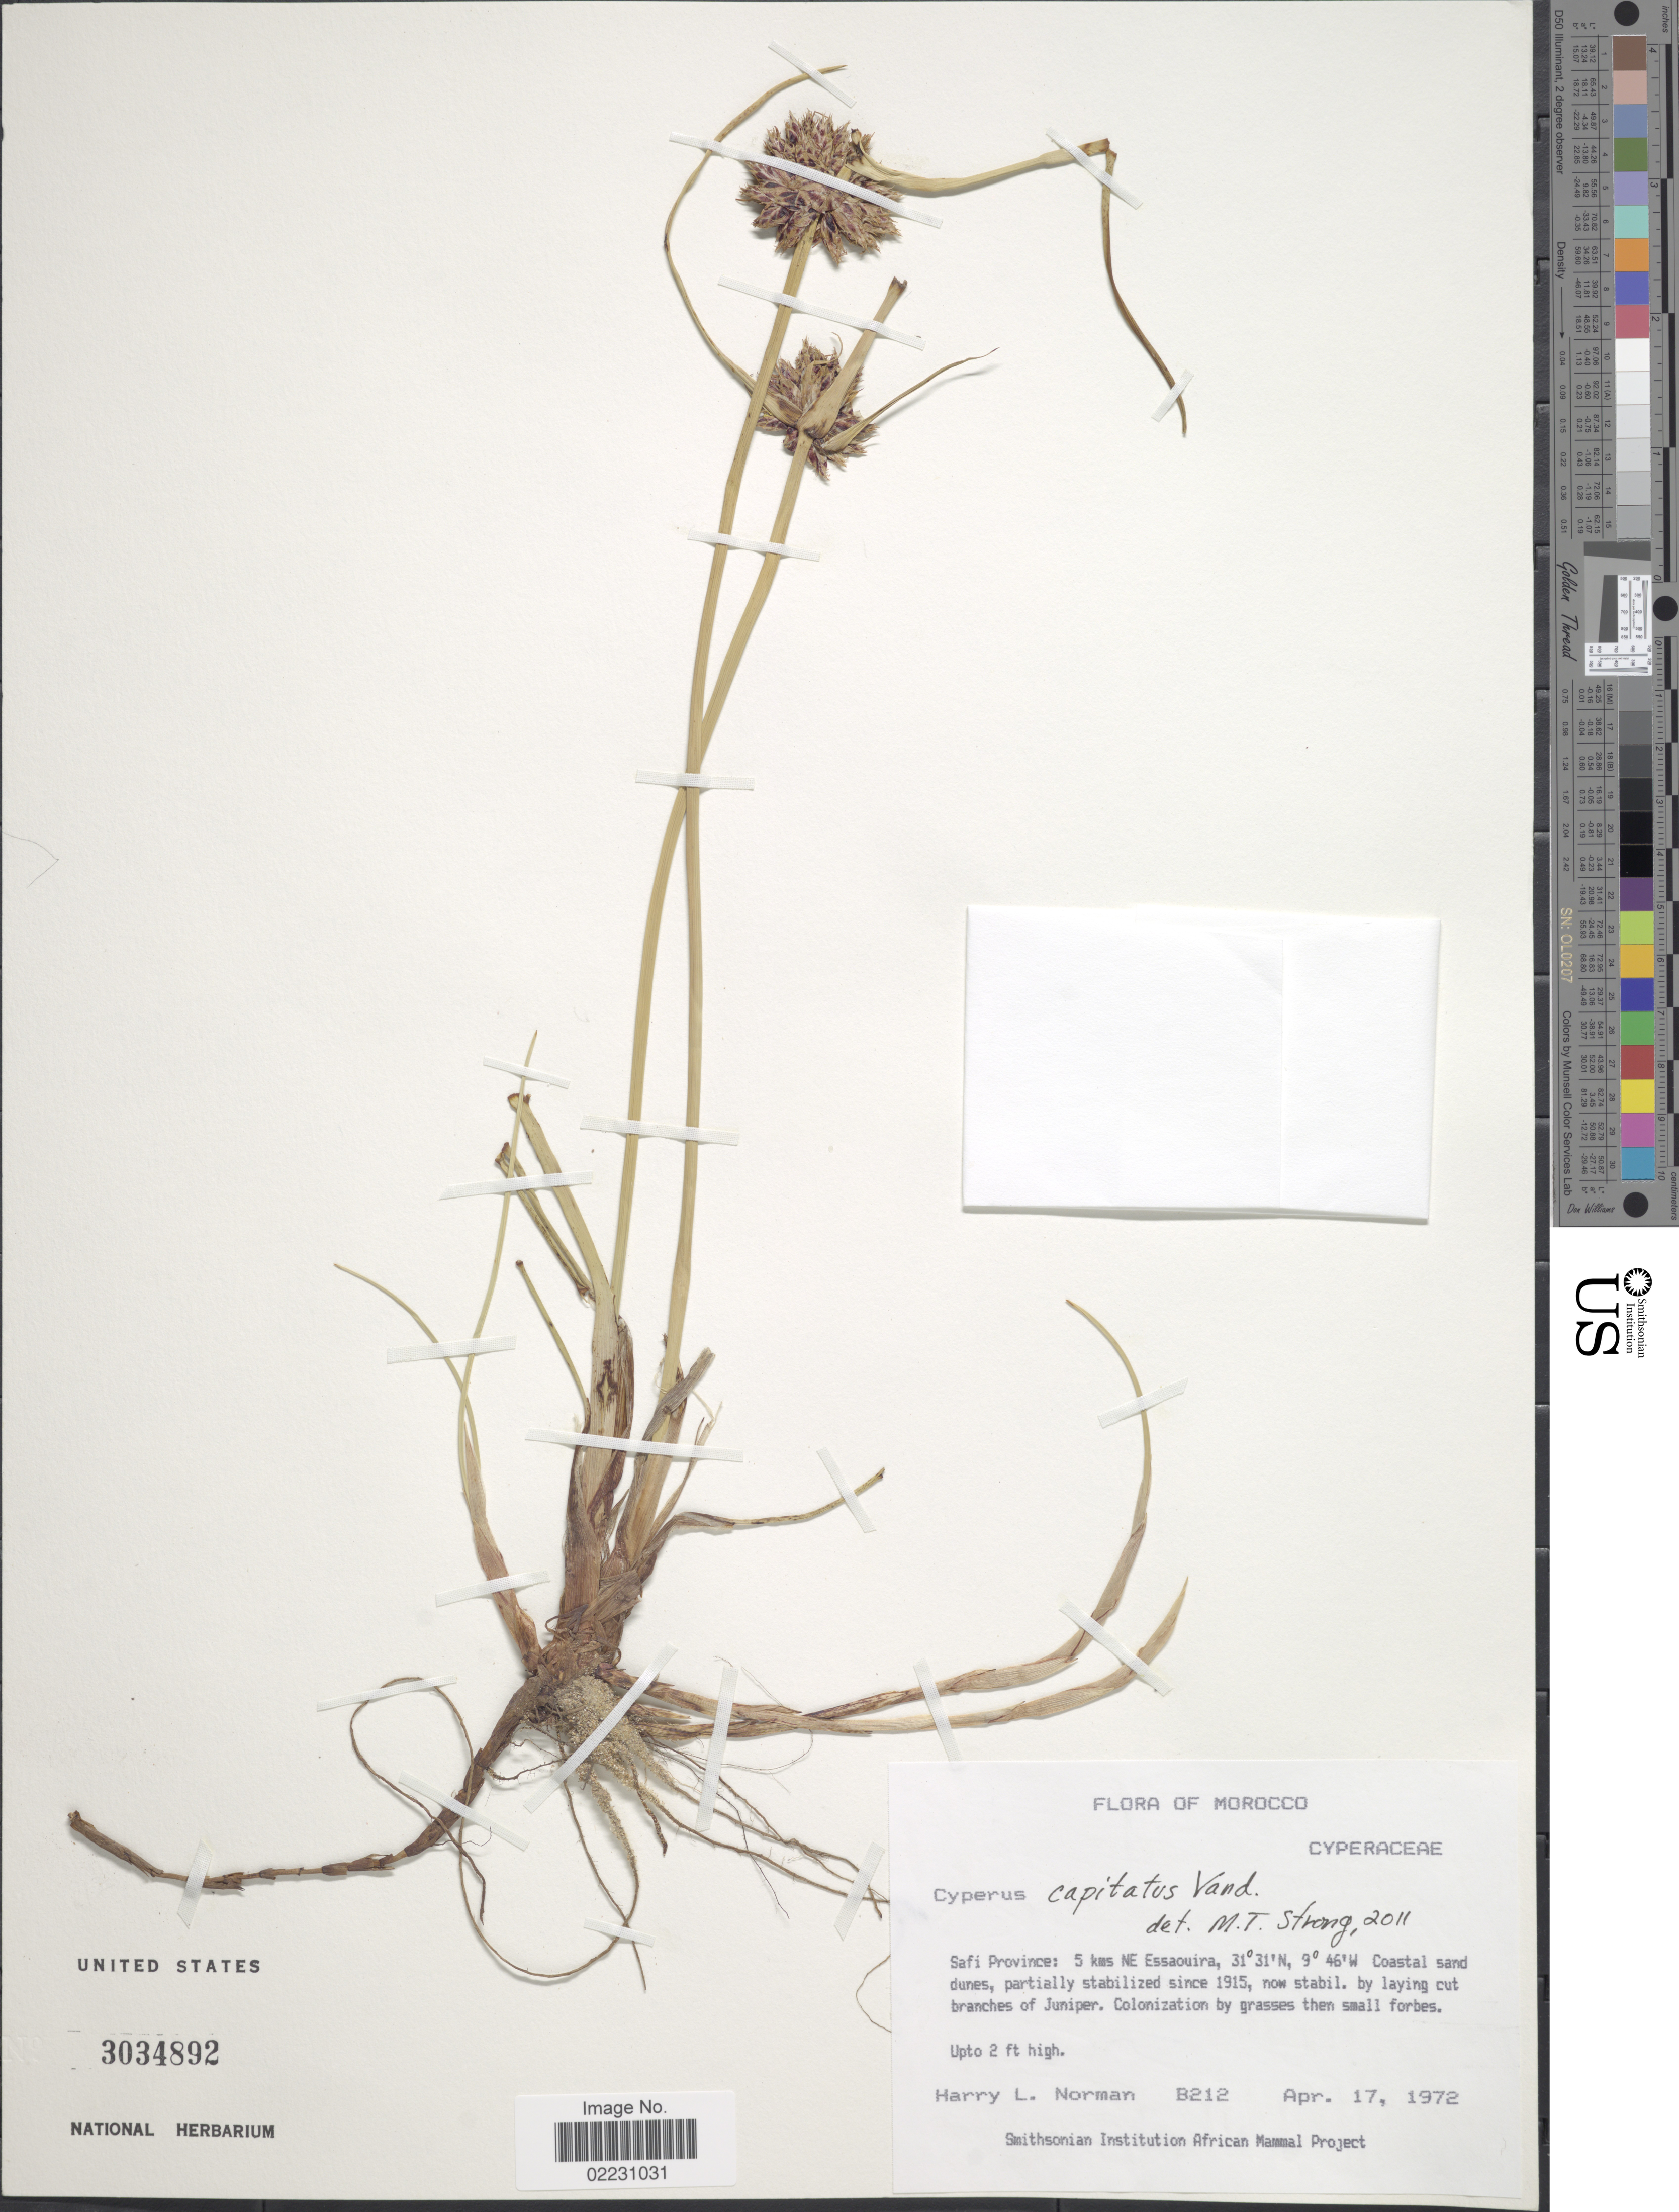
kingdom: Plantae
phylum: Tracheophyta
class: Liliopsida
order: Poales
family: Cyperaceae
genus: Cyperus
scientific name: Cyperus capitatus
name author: Vand.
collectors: Norman, H.L.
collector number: B212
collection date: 1972-04-17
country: Morocco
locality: Safi Morocco, Safi Province; 5 kms NE Essaaouira, Coastal sand.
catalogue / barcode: US 3034892